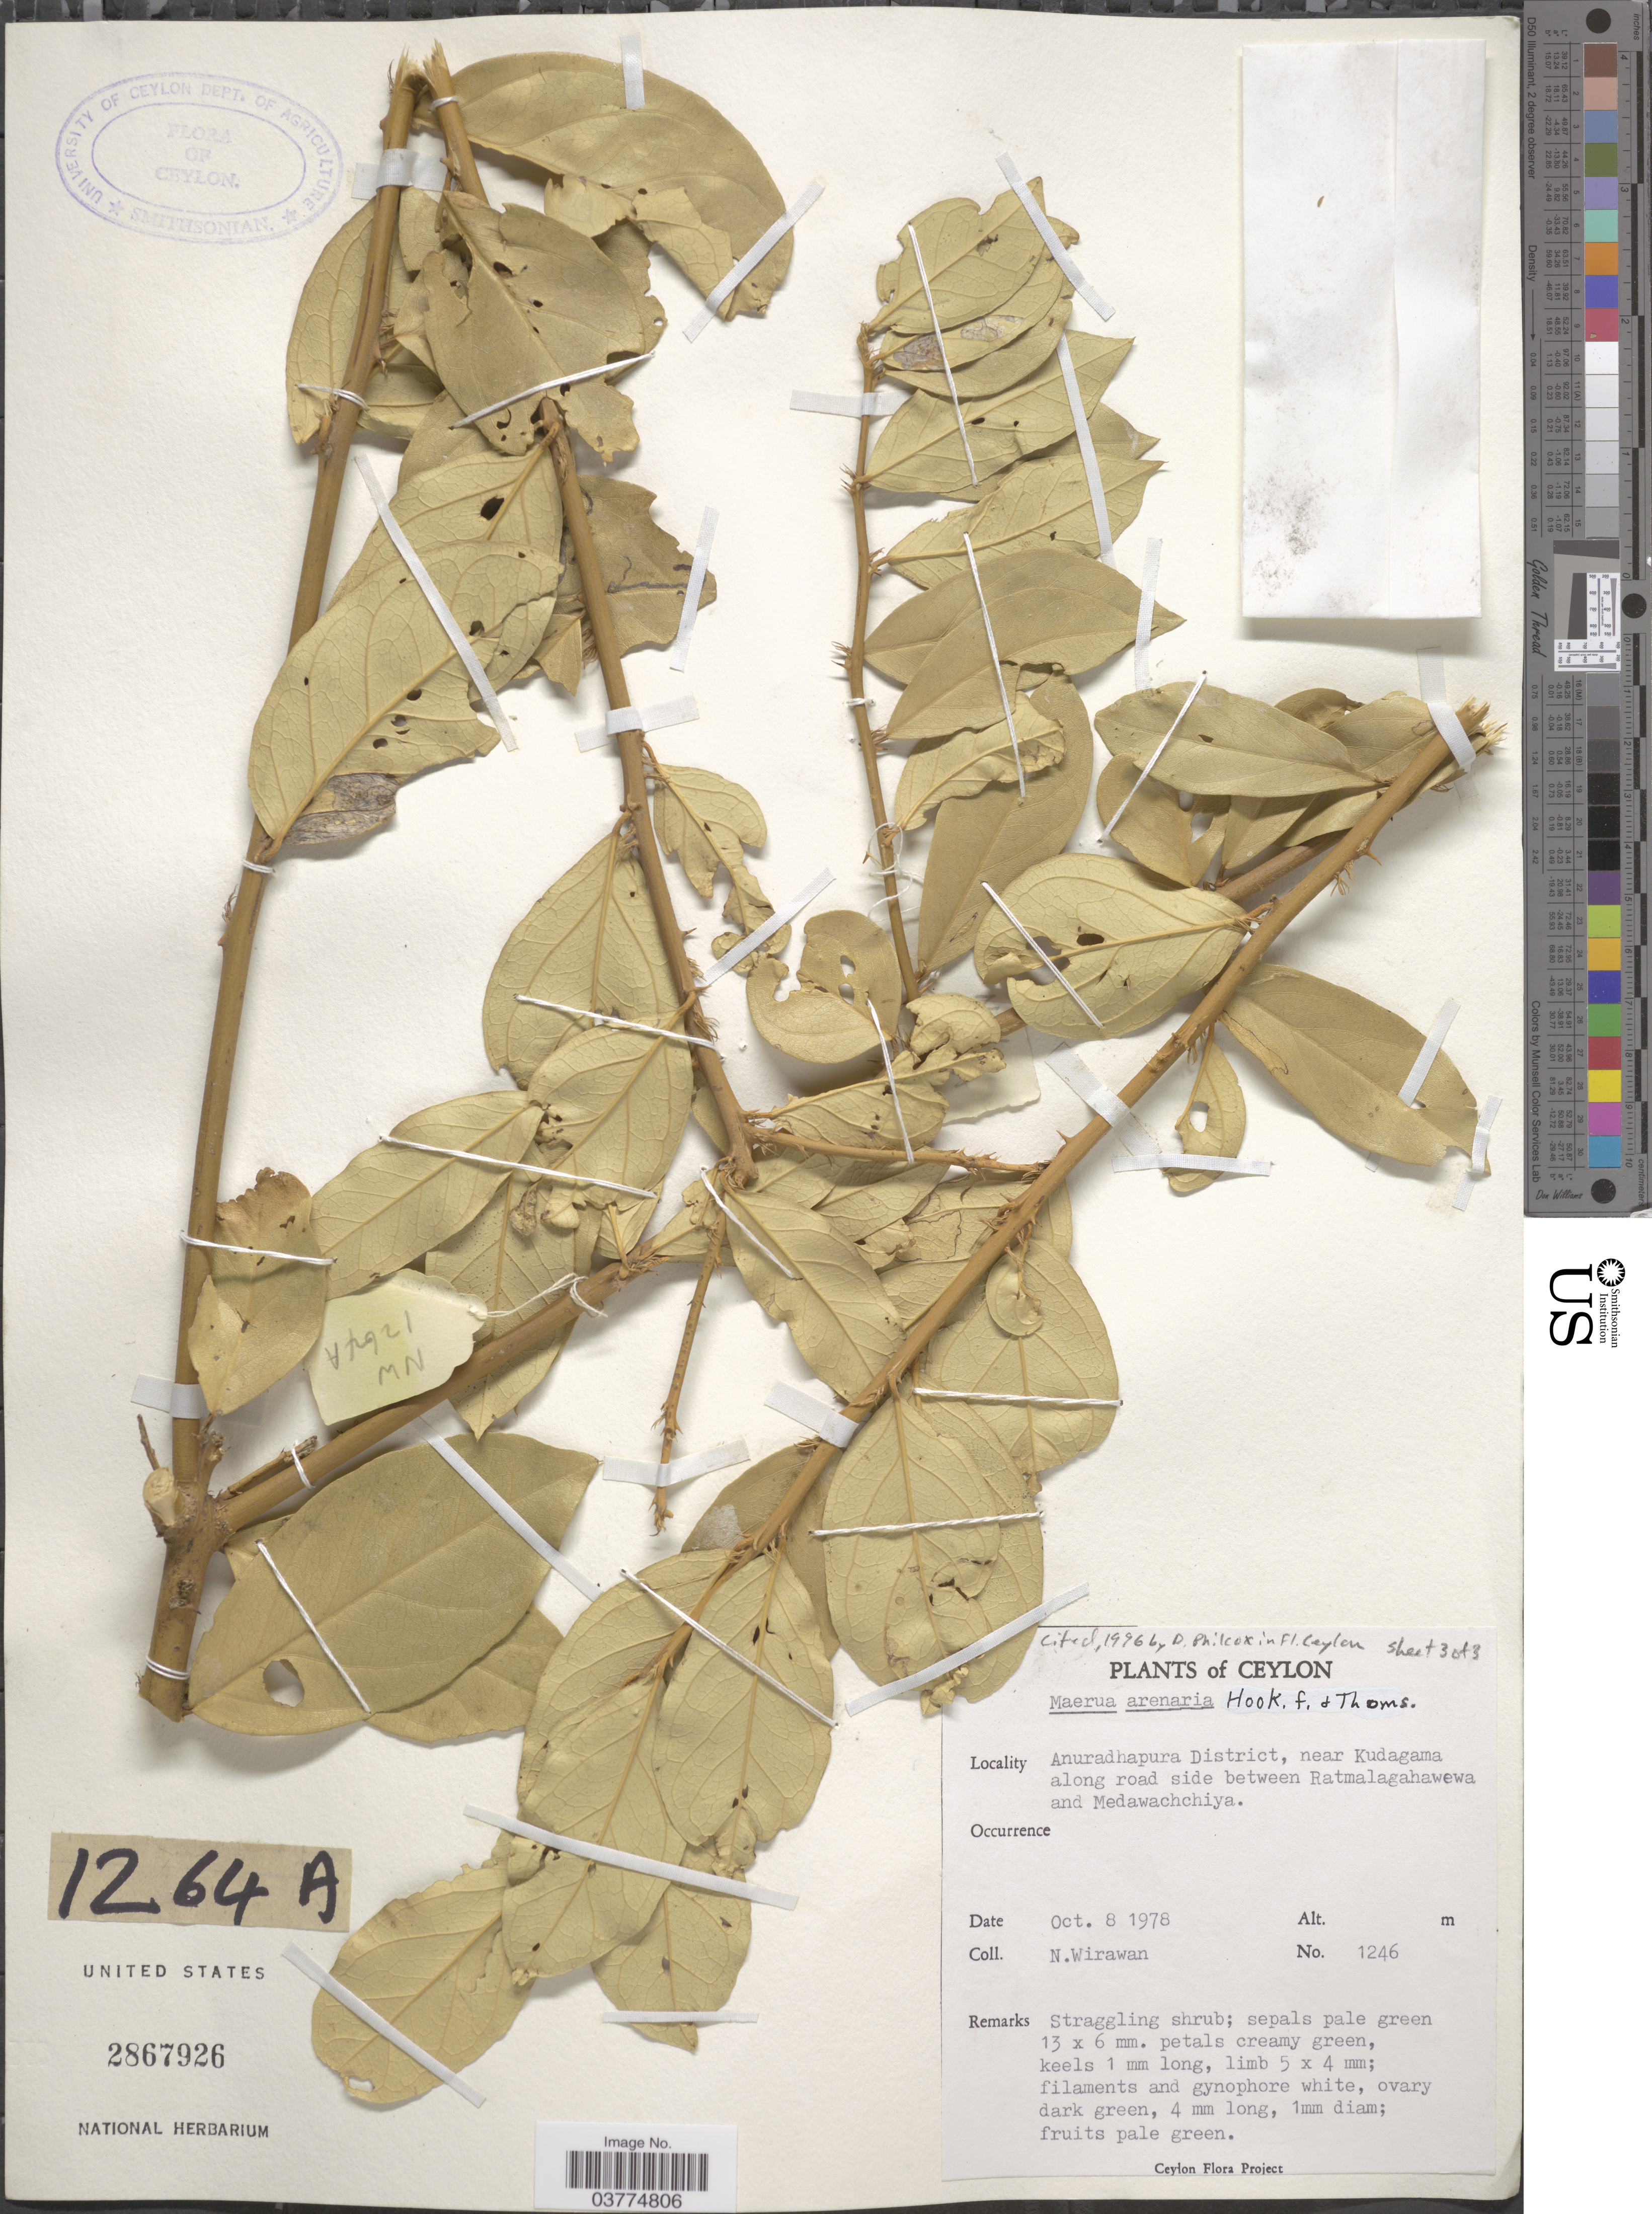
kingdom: Plantae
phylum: Tracheophyta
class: Magnoliopsida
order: Brassicales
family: Capparaceae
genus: Maerua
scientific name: Maerua arenaria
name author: Hook. f. & Thomson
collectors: N. Wirawan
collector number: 1246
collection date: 1978-10-08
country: Sri Lanka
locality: Ceylon. Anuradhapura District, near Kudagama along road side between Ratmalagahawewa and Medawachchiya.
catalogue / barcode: US 2867926